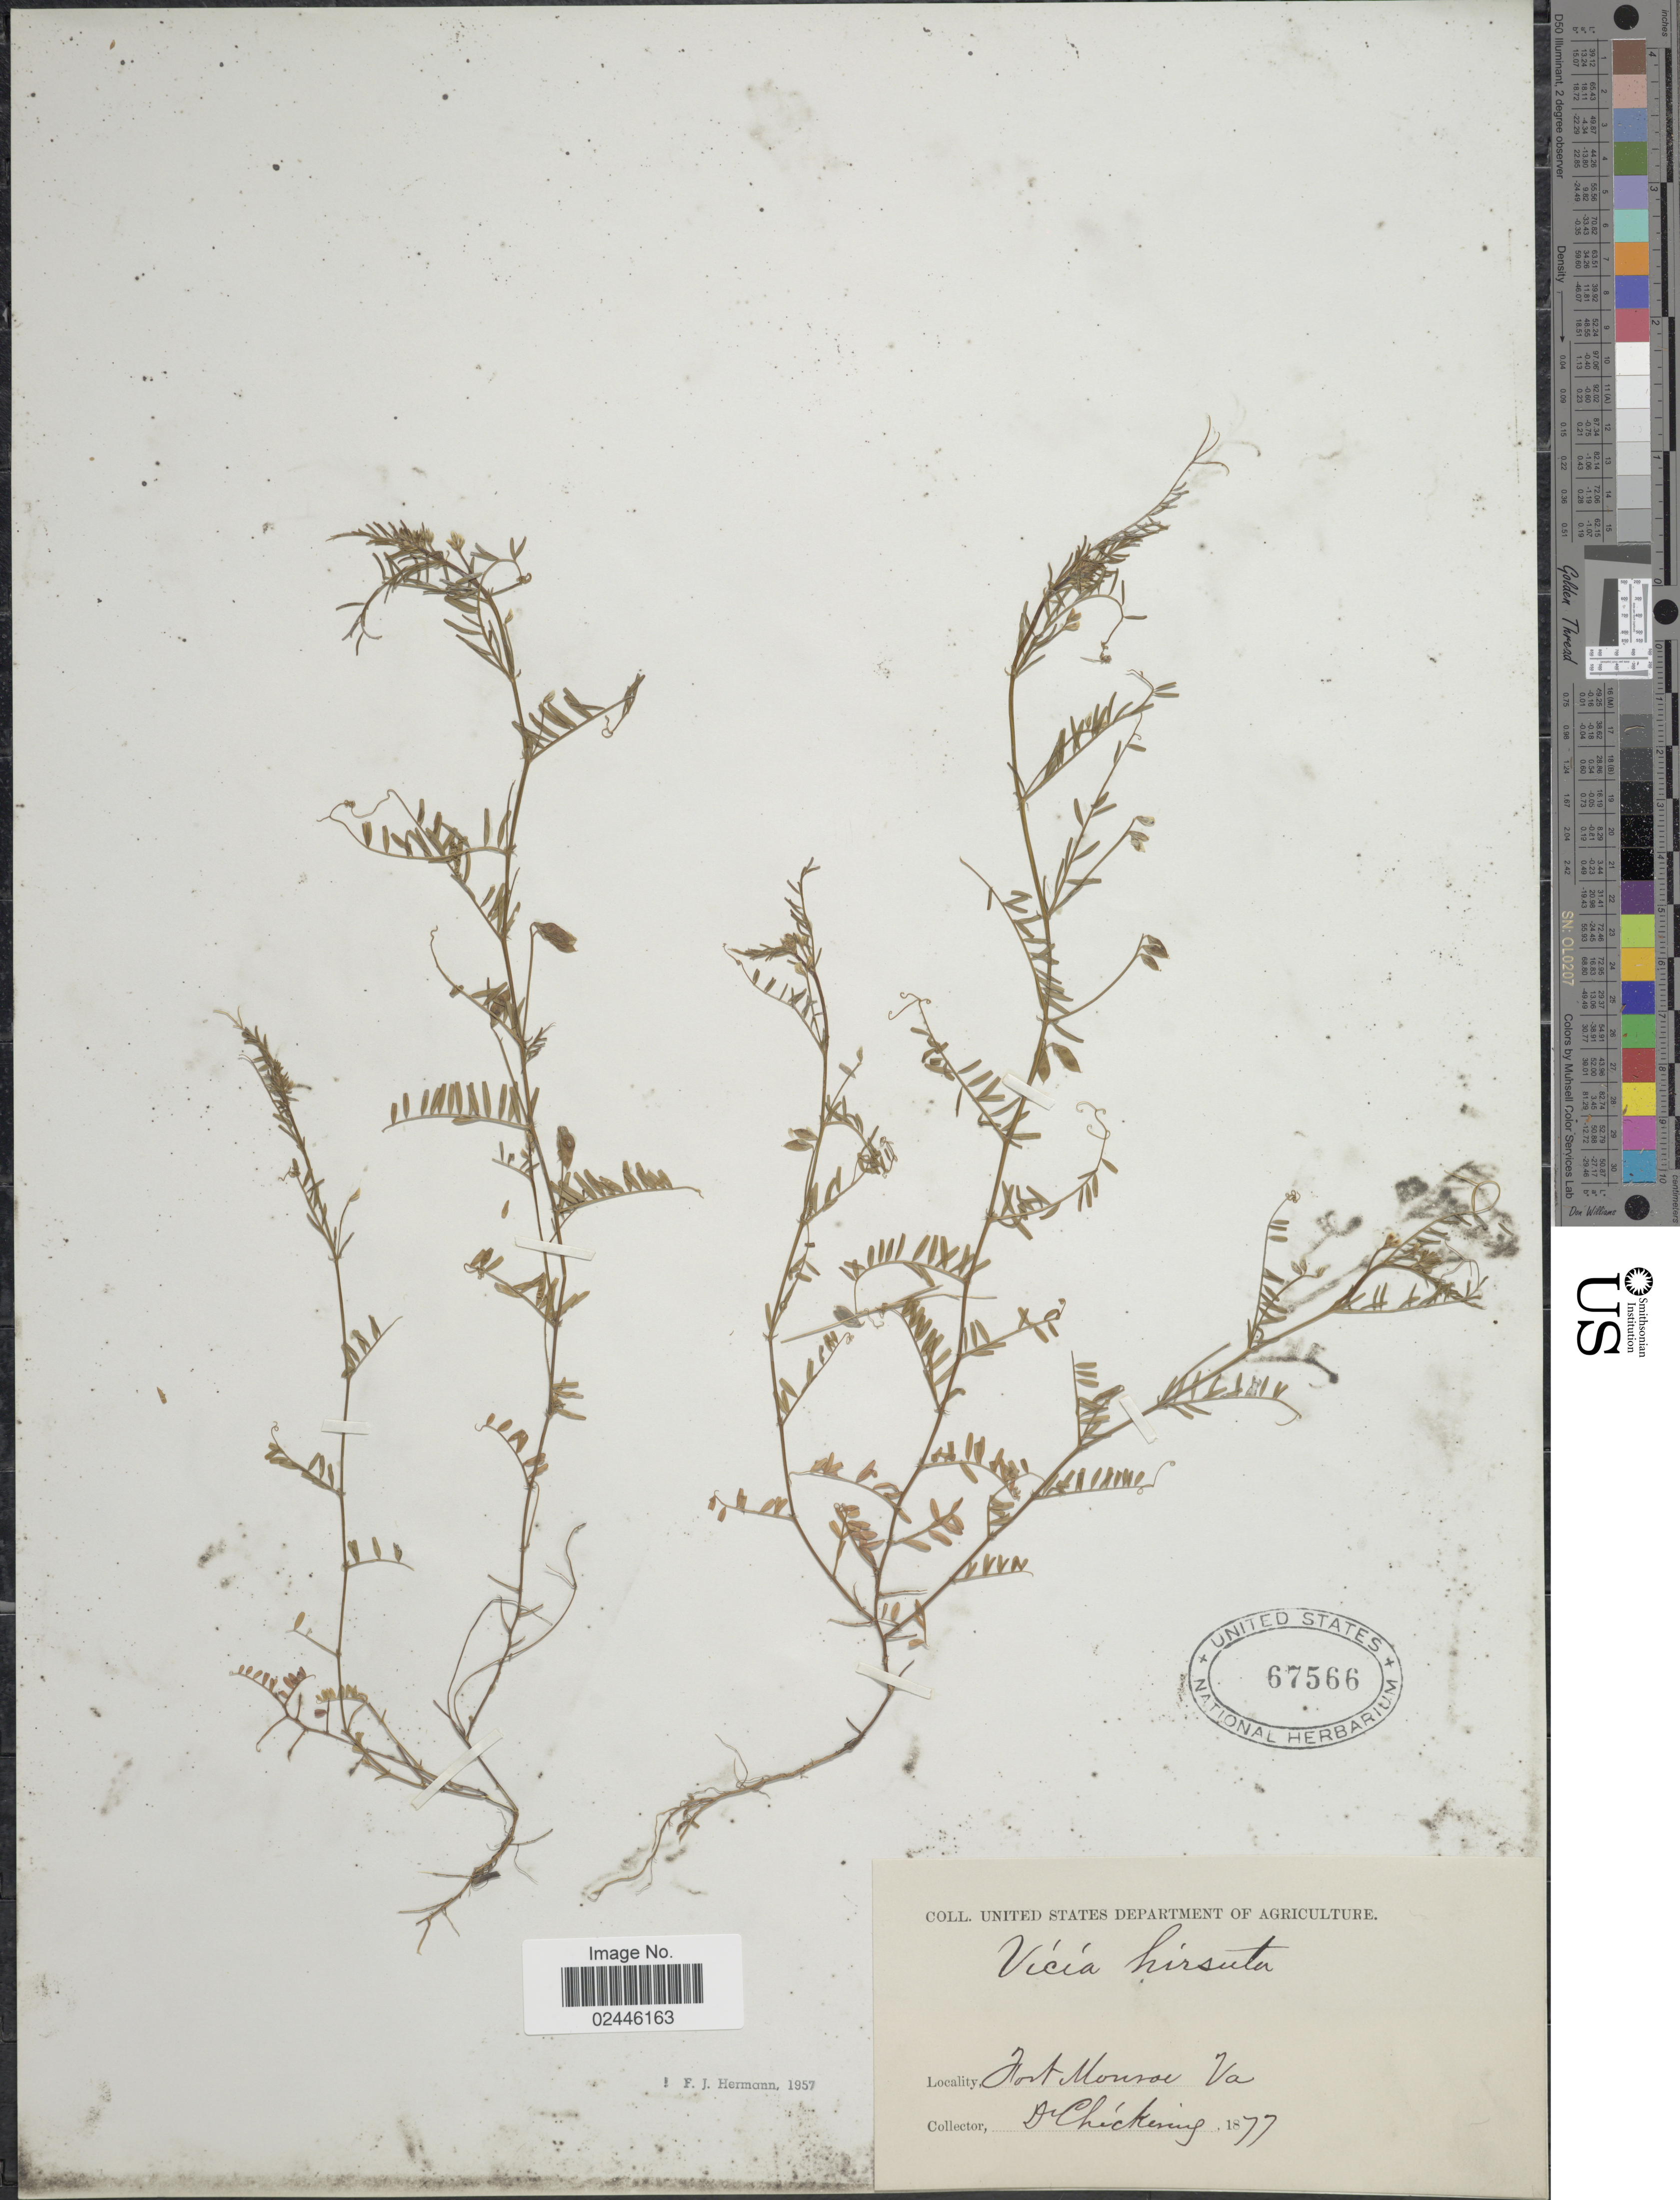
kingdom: Plantae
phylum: Tracheophyta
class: Magnoliopsida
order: Fabales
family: Fabaceae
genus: Vicia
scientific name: Vicia hirsuta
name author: (L.) A. Gray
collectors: Chickering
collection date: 1877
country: United States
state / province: Virginia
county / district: City of Hampton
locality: Fort Monroe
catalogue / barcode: US 67566